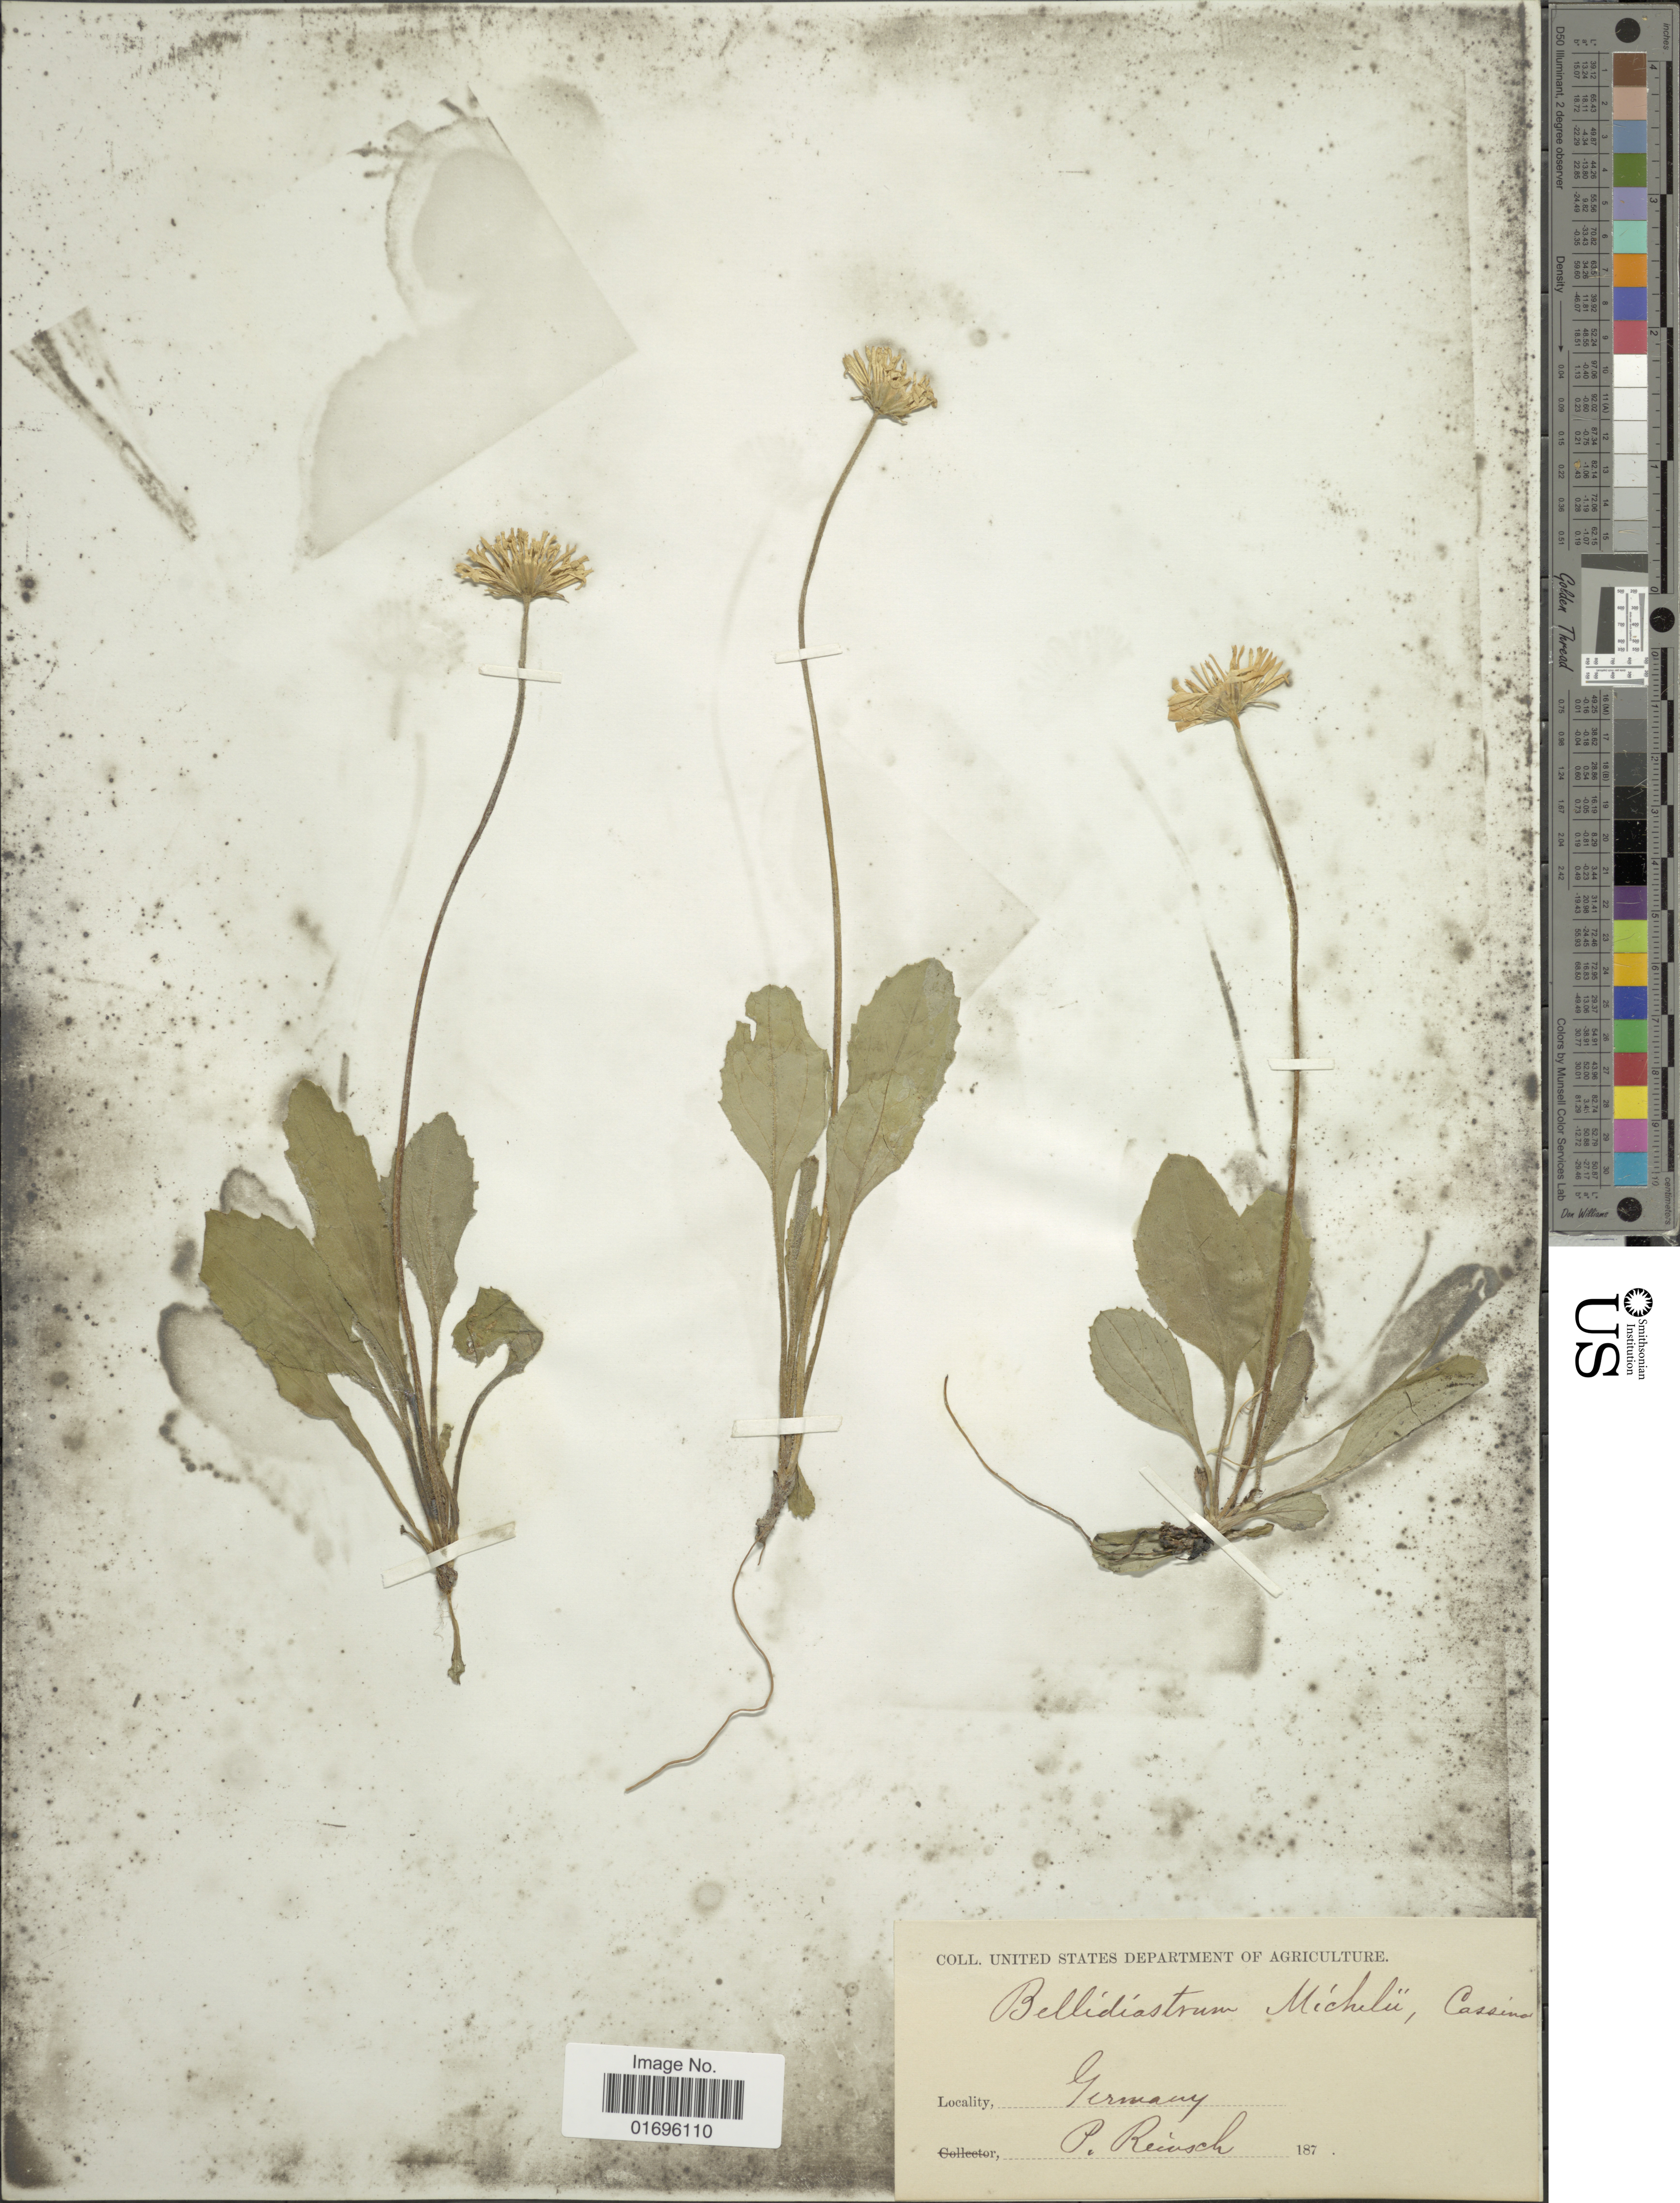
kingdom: Plantae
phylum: Tracheophyta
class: Magnoliopsida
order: Asterales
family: Asteraceae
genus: Aster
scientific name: Aster bellidiastrum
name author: (L.) Scop.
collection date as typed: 187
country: Germany